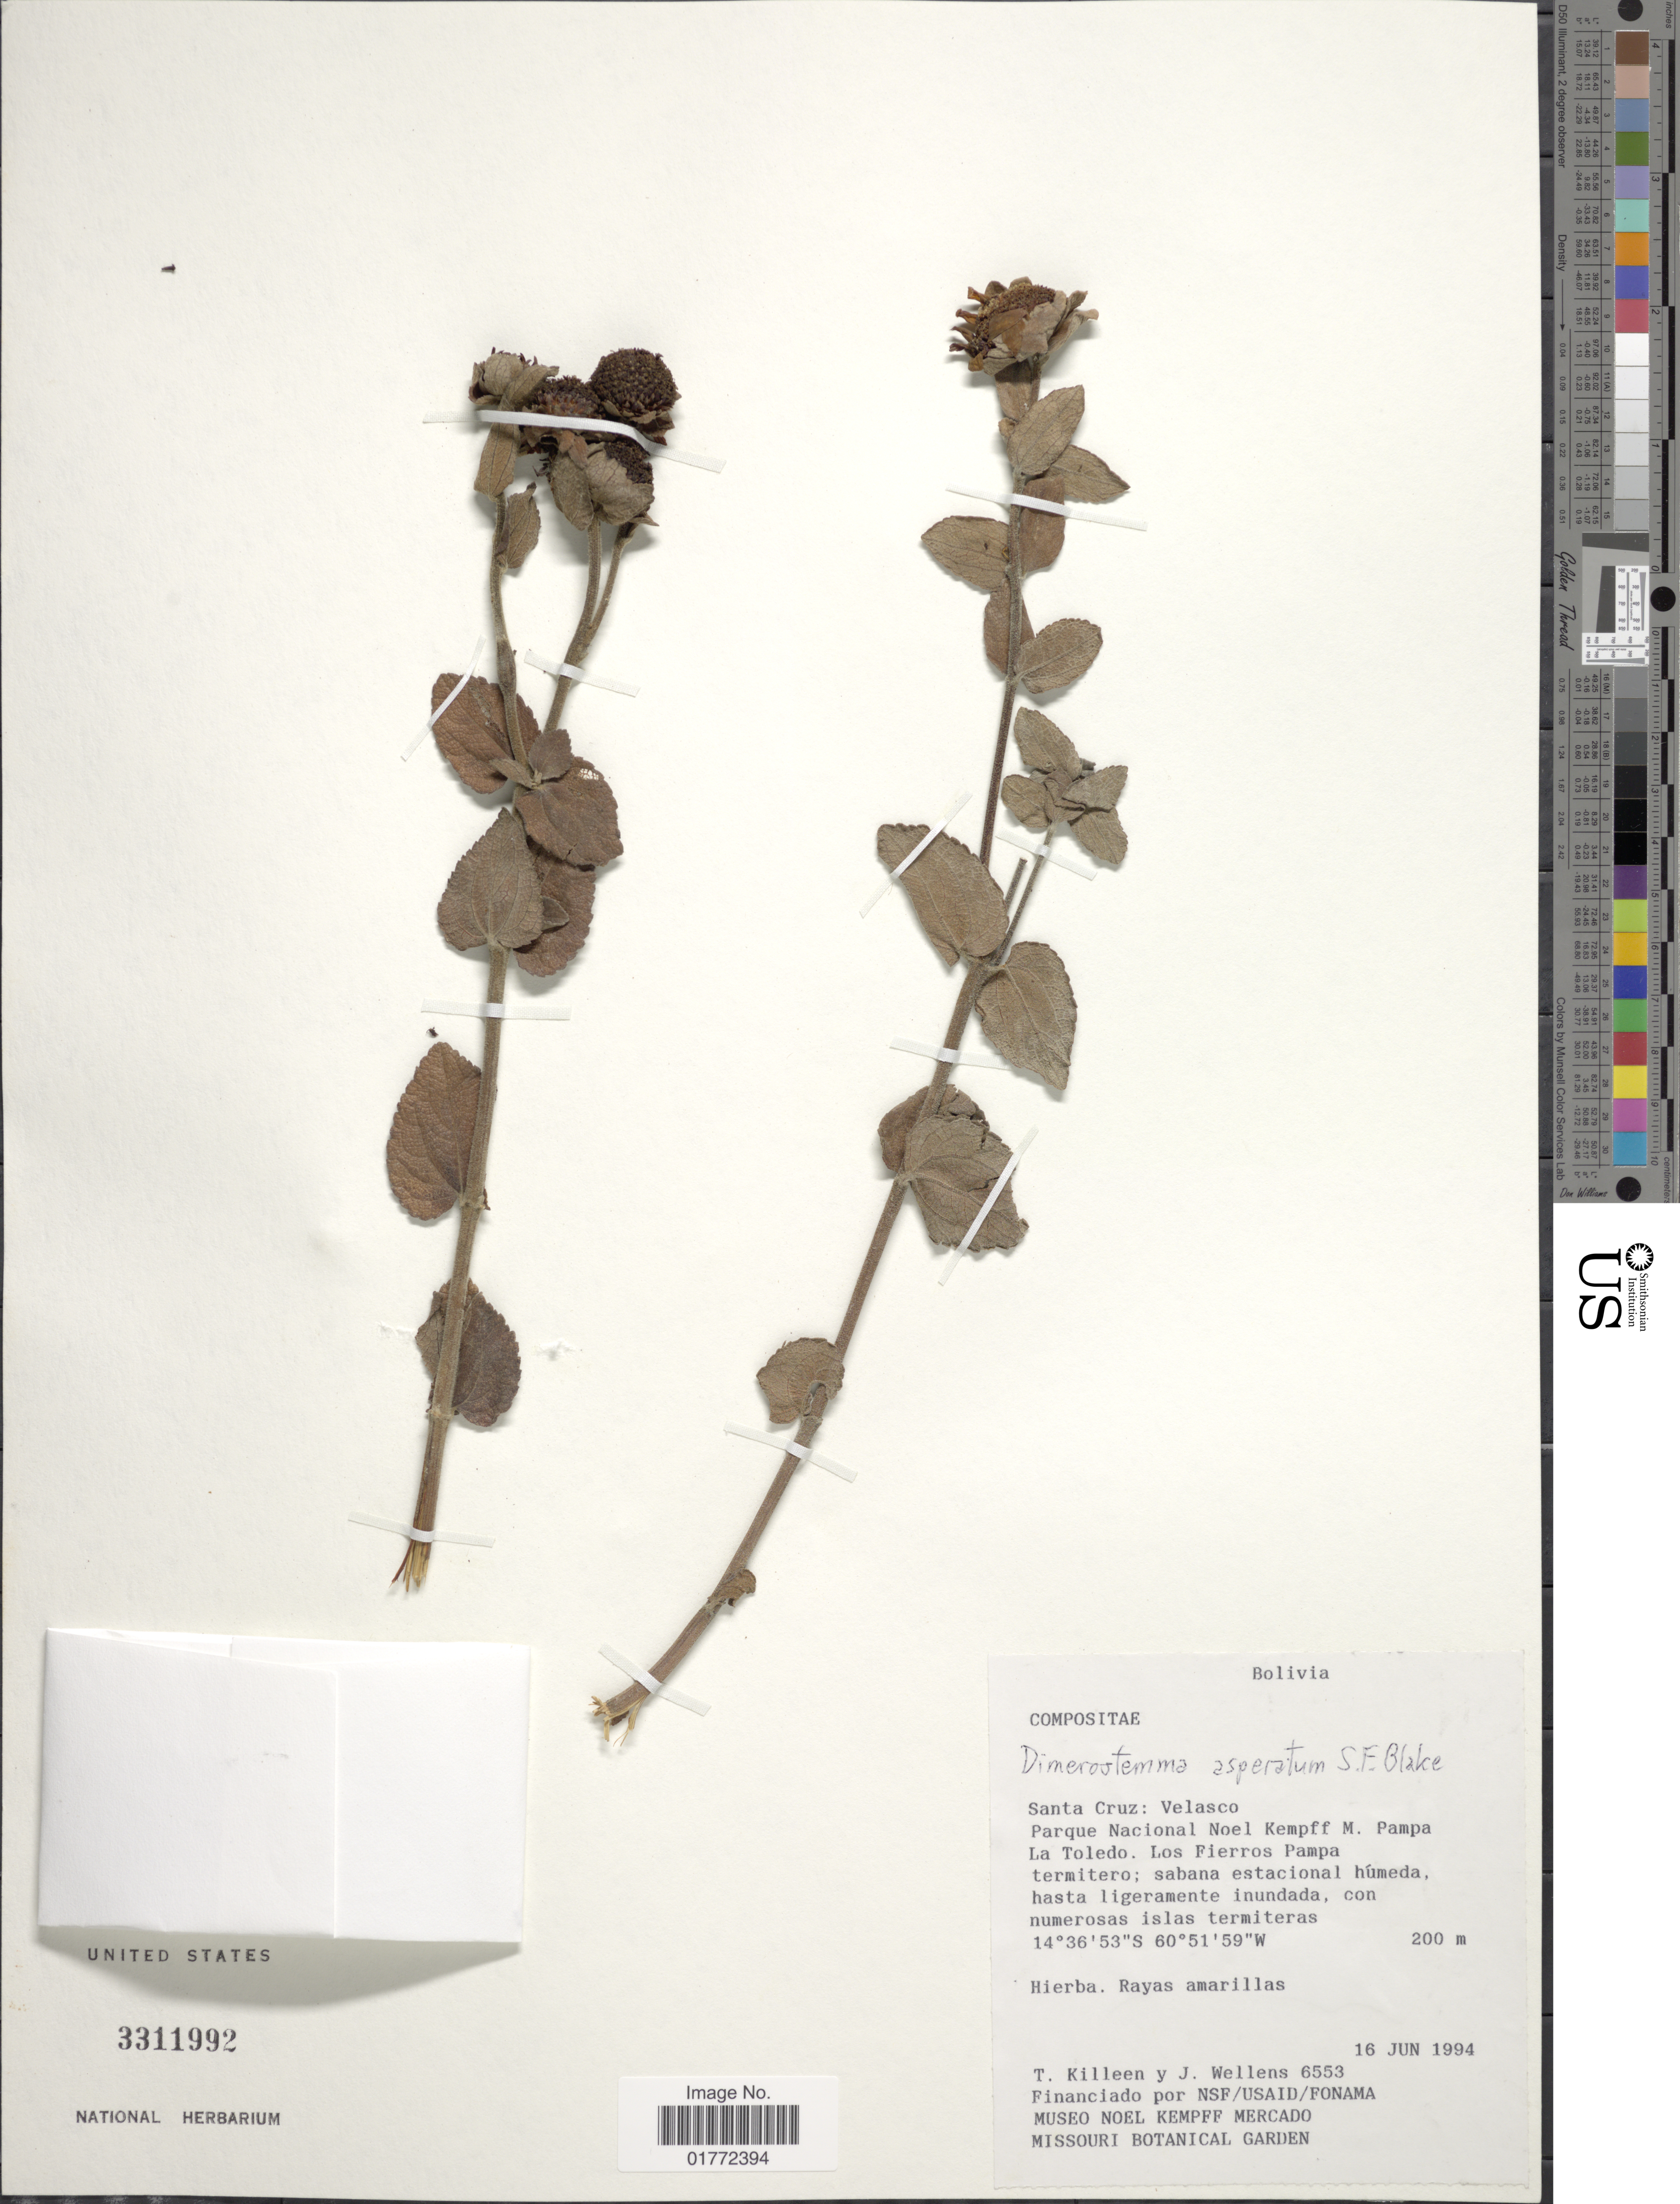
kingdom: Plantae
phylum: Tracheophyta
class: Magnoliopsida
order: Asterales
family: Asteraceae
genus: Dimerostemma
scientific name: Dimerostemma asperatum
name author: S.F. Blake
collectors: T. J. Killeen & J. Wellens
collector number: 6553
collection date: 1994-06-16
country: Bolivia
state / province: Santa Cruz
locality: Velasco, Parque Nacional Noel Kempff M. Pampa La Toledo. Los Fierros Pampa termitero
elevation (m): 200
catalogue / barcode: US 3311992